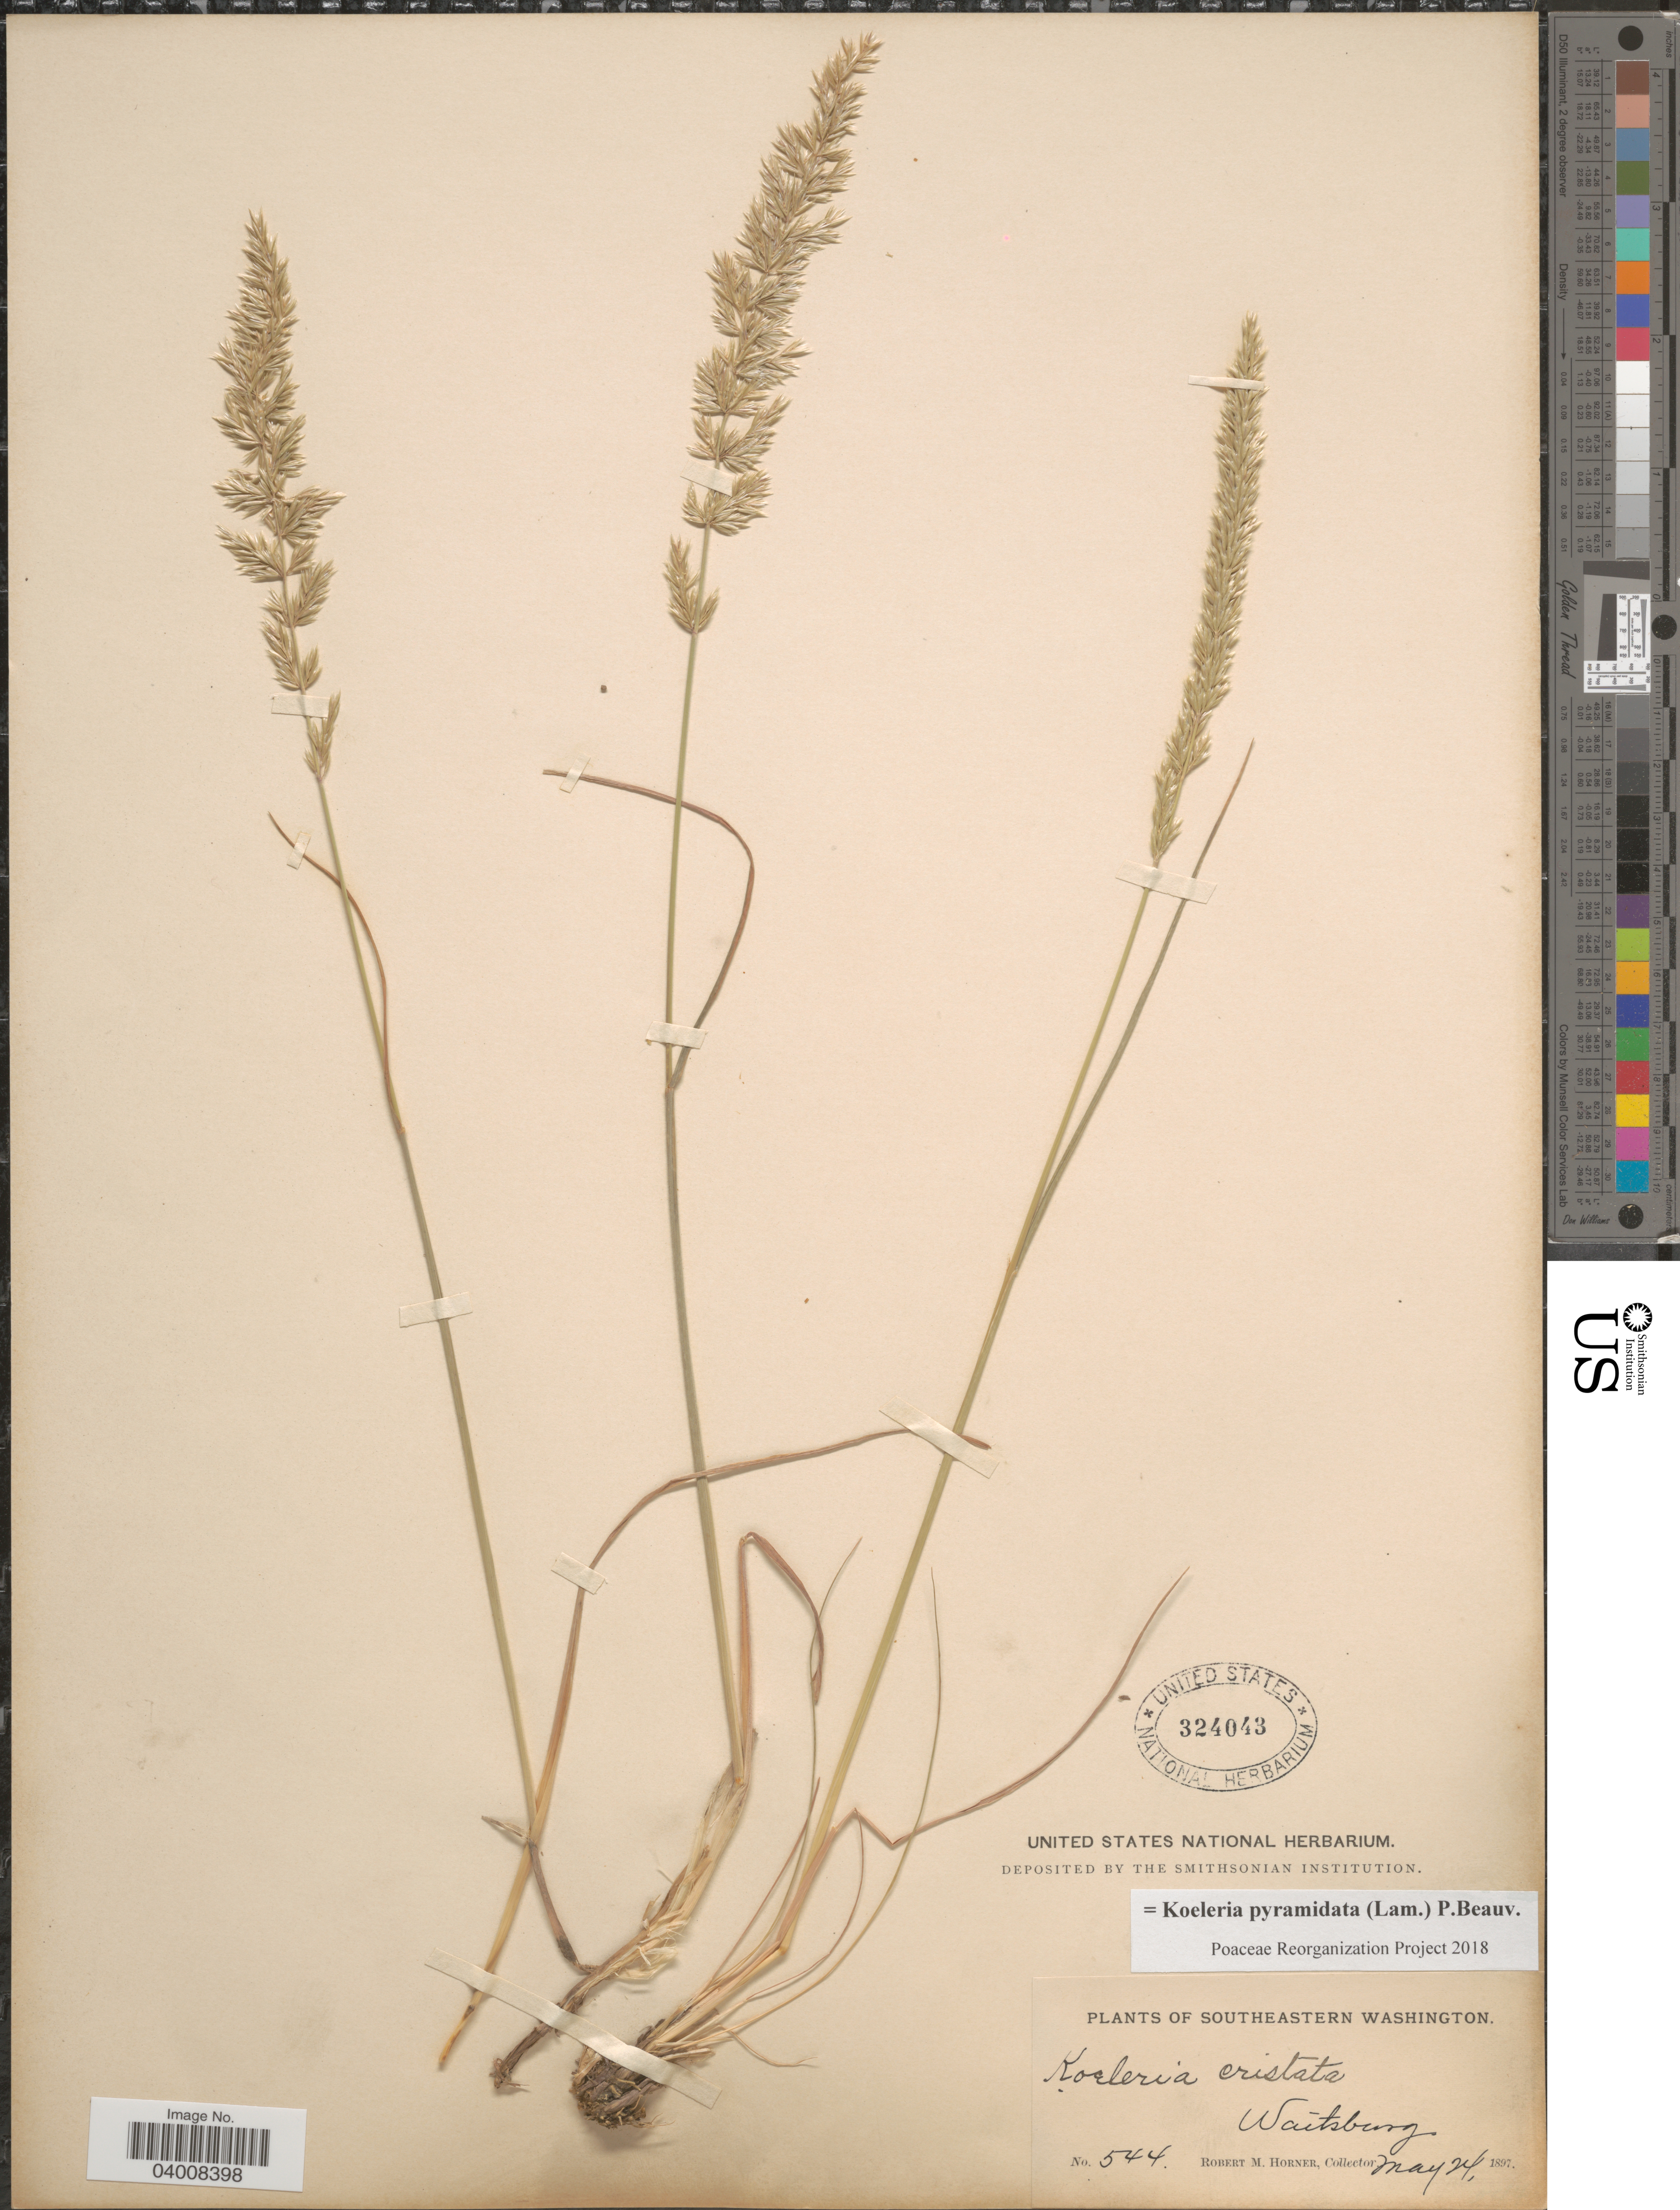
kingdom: Plantae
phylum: Tracheophyta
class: Liliopsida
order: Poales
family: Poaceae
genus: Koeleria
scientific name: Koeleria pyramidata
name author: (Lam.) P. Beauv.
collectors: R. Horner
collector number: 544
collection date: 1897-05-24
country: United States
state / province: Washington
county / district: Walla Walla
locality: Southeastern Washington. Waitsburg.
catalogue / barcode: US 324043